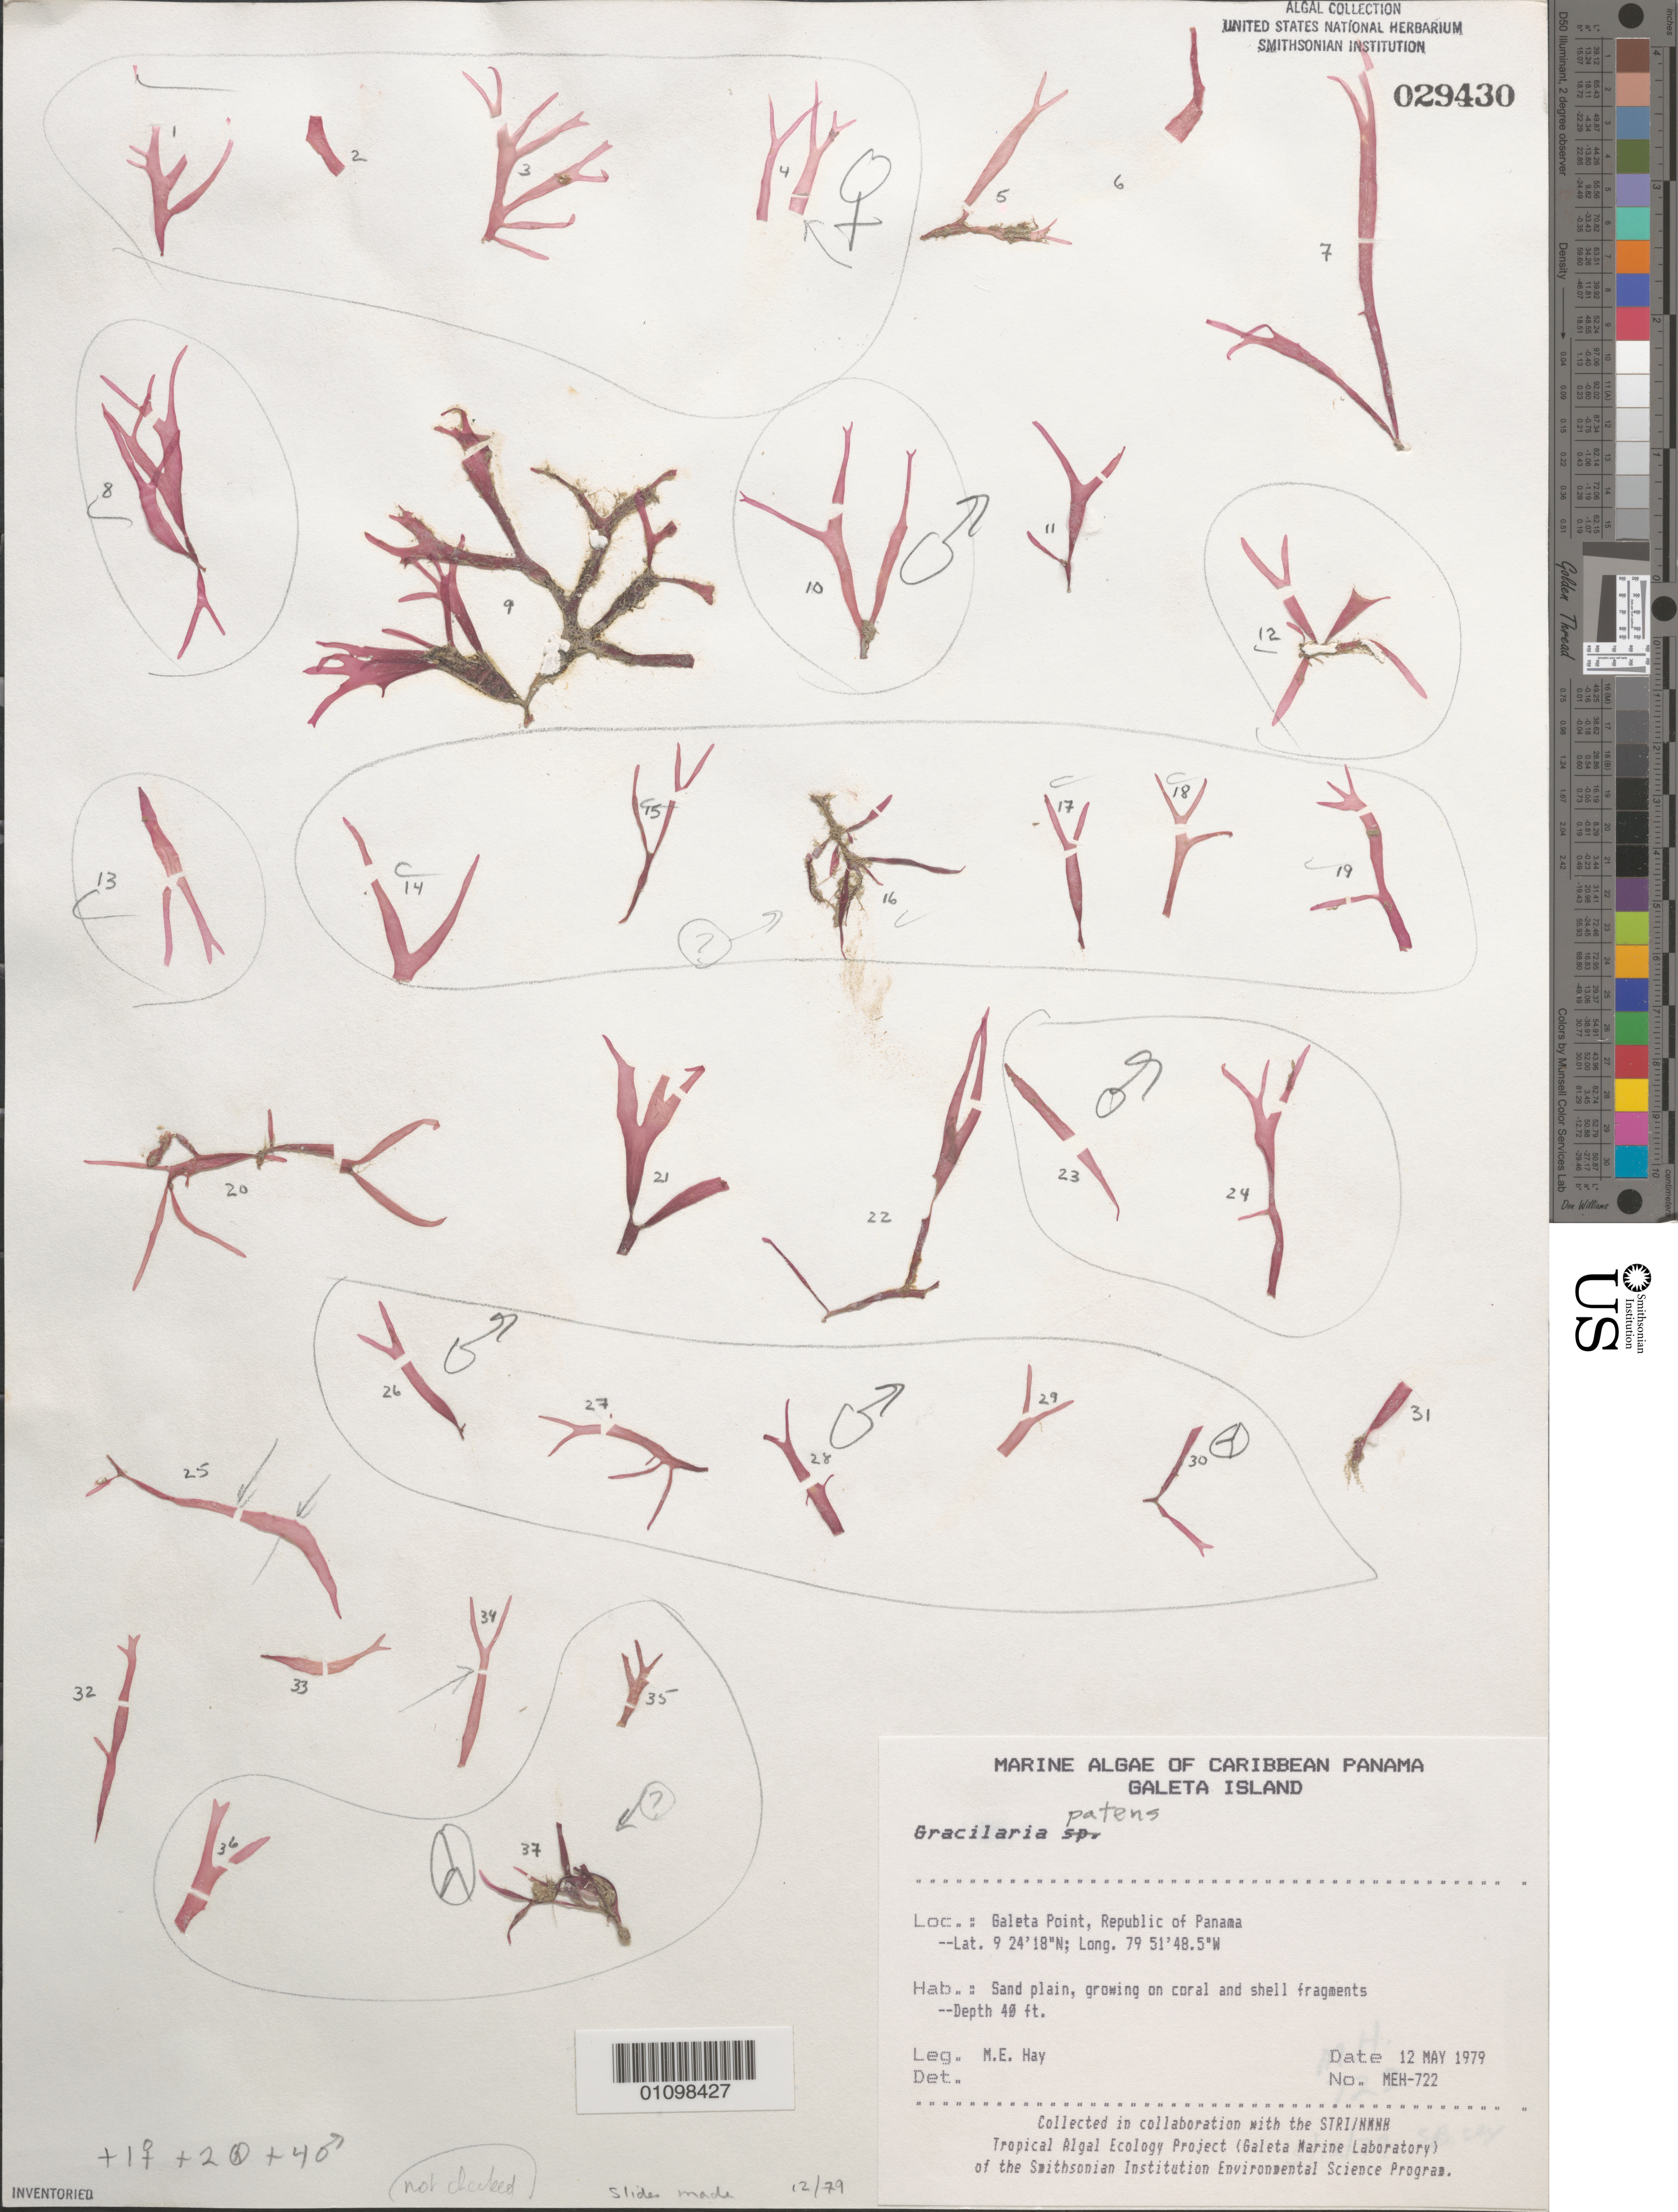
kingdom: Plantae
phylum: Rhodophyta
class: Florideophyceae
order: Gracilariales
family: Gracilariaceae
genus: Gracilaria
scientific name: Gracilaria patens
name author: P. Crouan & H. Crouan in Schramm & Maze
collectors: M. E. Hay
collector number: MEH-722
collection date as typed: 12 May 1979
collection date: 1979-05-12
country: Panama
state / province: Colón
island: Galeta Island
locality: Galeta Point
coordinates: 9 24' 18" N, 79 51' 48.5" W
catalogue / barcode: US 29430